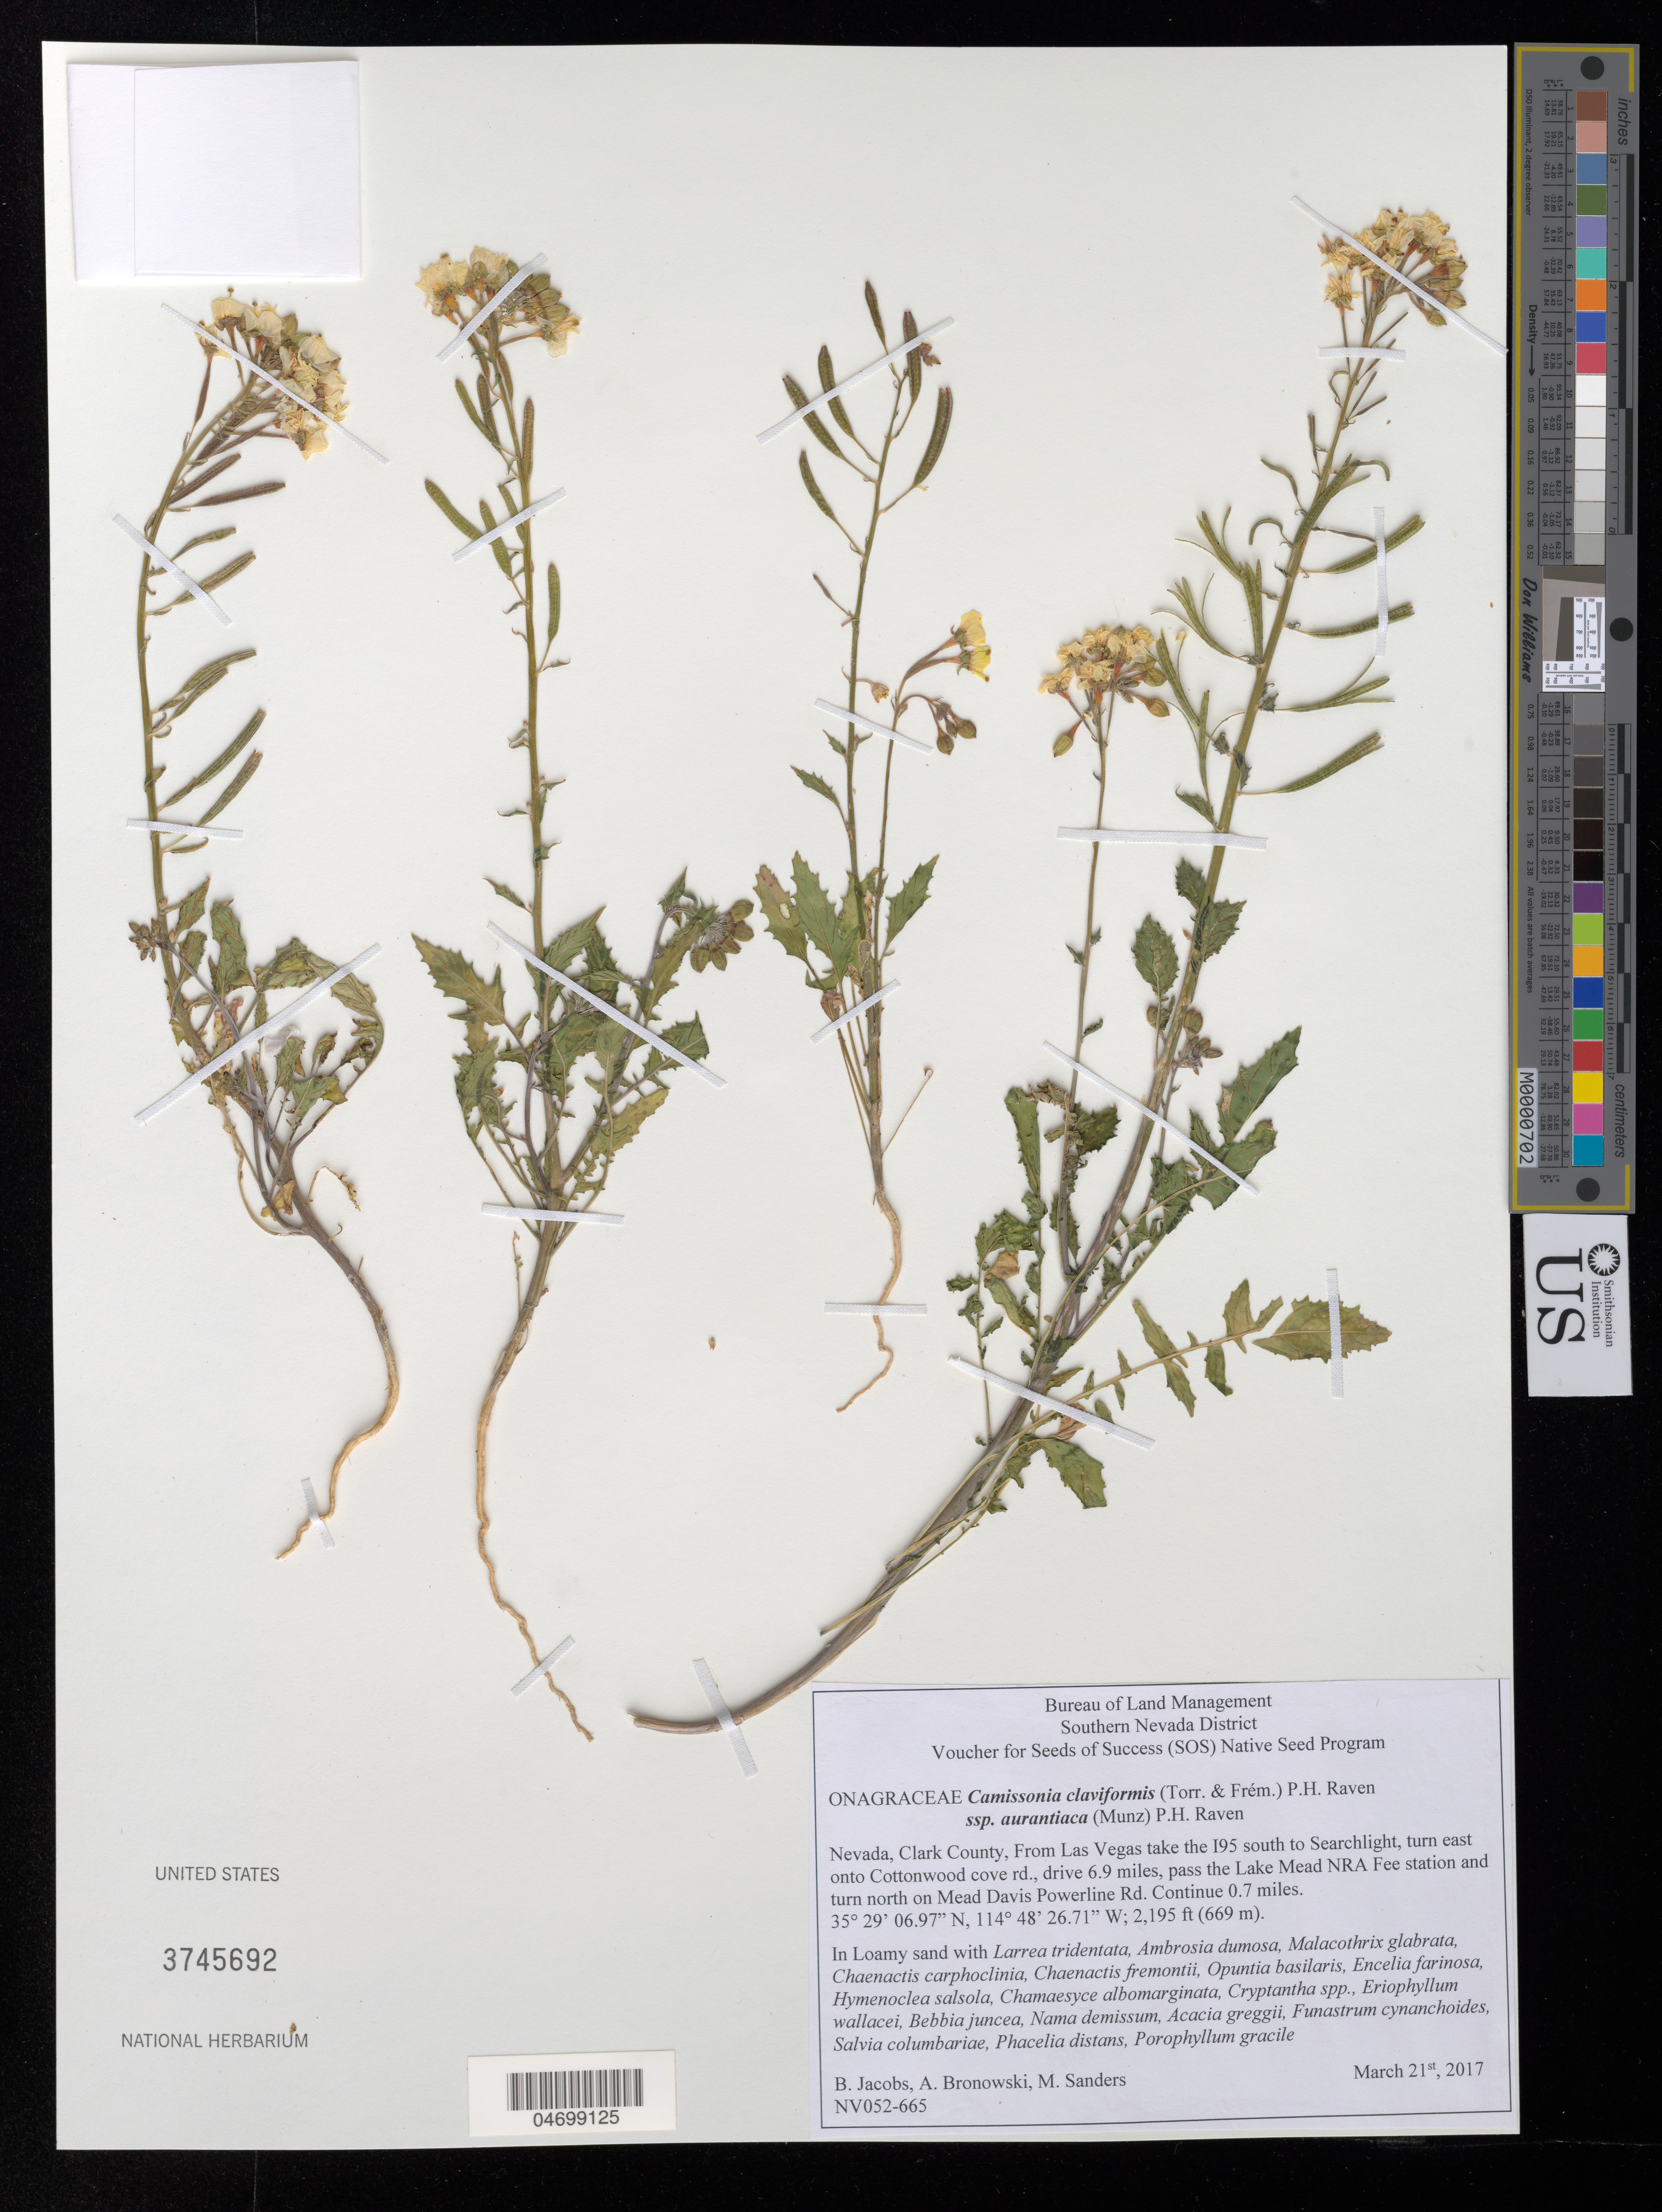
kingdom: Plantae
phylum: Tracheophyta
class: Magnoliopsida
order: Myrtales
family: Onagraceae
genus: Camissonia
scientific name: Camissonia claviformis subsp. aurantiaca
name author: (S. Watson) P.H. Raven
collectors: B. Jacobs, A. Bronowski & M. Sanders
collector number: NV052-665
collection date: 2017-03-21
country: United States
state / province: Nevada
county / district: Clark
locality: Piute/Eldorado ACEC, Mead Davis Powerline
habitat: R030XB005NV. In loamy sand. With Larrea tridentata, Ambrosia dumosa, Opuntia basilaris, Cryptantha sp., etc.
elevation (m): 669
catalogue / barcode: US 3745692